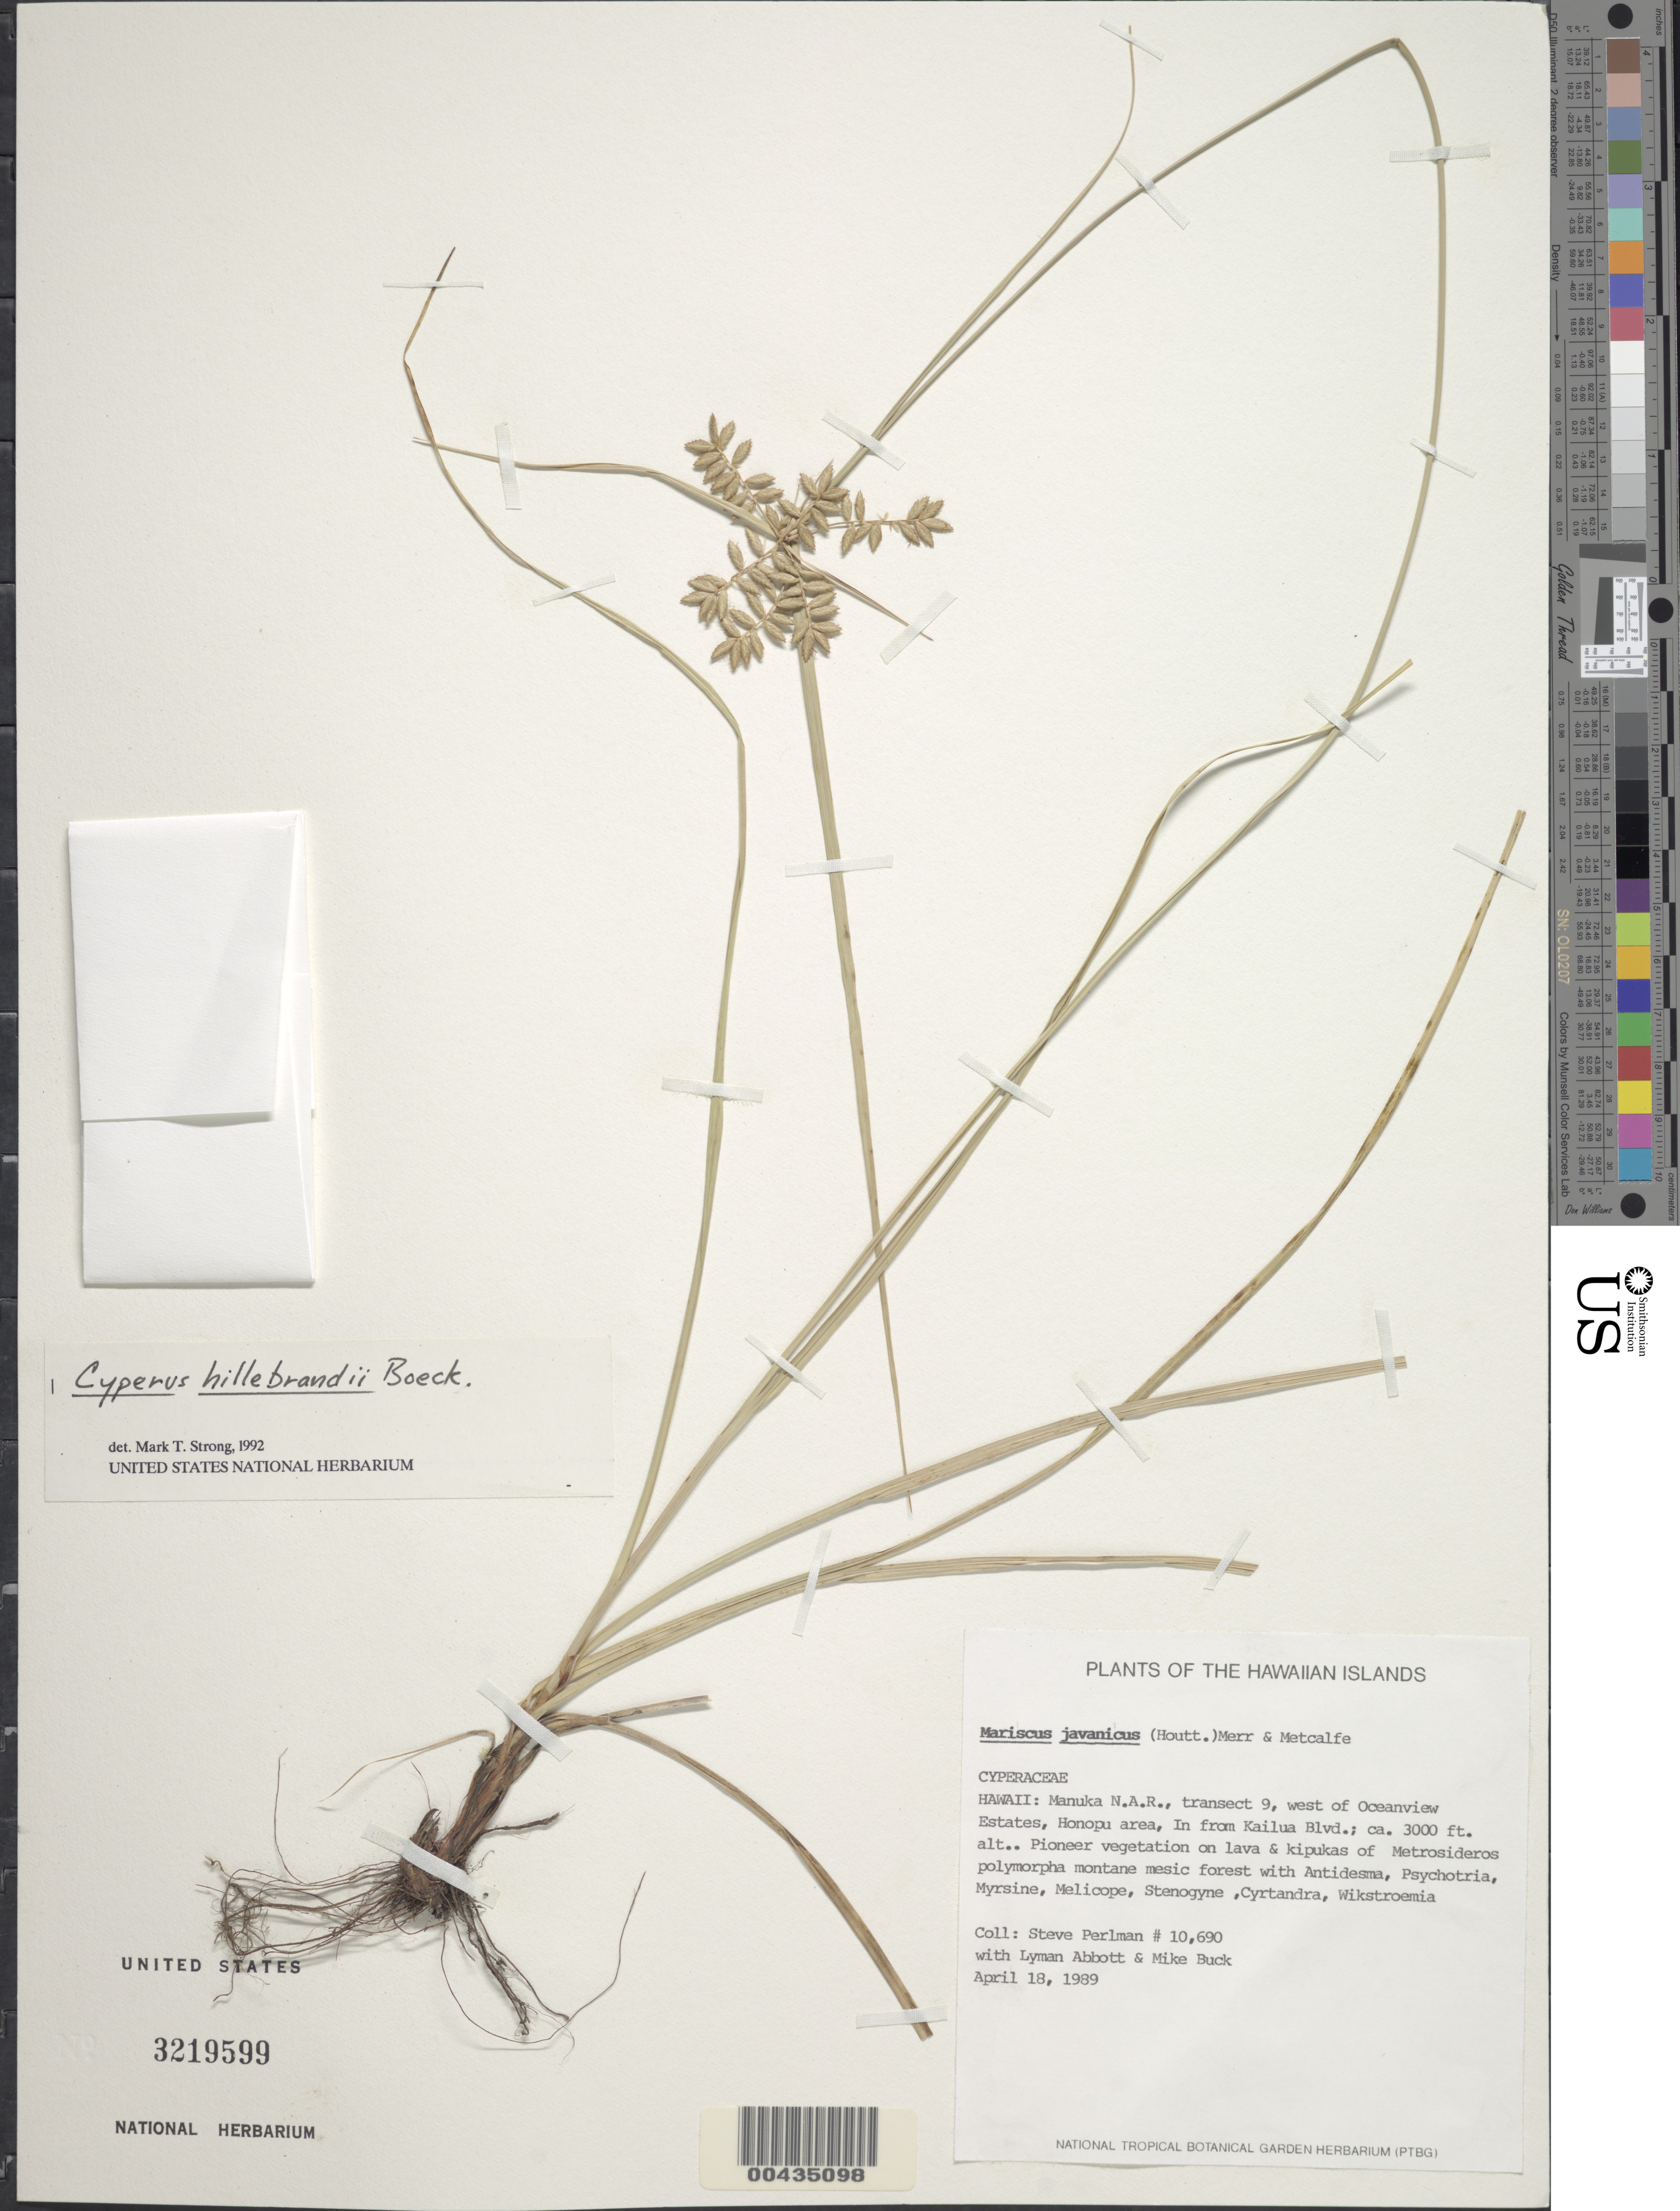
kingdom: Plantae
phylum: Tracheophyta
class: Liliopsida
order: Poales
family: Cyperaceae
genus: Cyperus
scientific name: Cyperus hillebrandii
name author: Boeckeler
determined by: Strong, M. T., (US), Smithsonian Institution - National Museum of Natural History (UNITED STATES)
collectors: S. P. Perlman, L. Abbott & M. Buck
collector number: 10690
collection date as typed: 18 Apr 1989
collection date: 1989-04-18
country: United States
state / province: Hawaii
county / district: Hawaii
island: Hawaii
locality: Hawaii, Manuka N.A.R., transect 9, W of Oceanview Estates, Honopu area, in from Kailua Blvd.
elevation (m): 914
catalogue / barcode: US 3219599